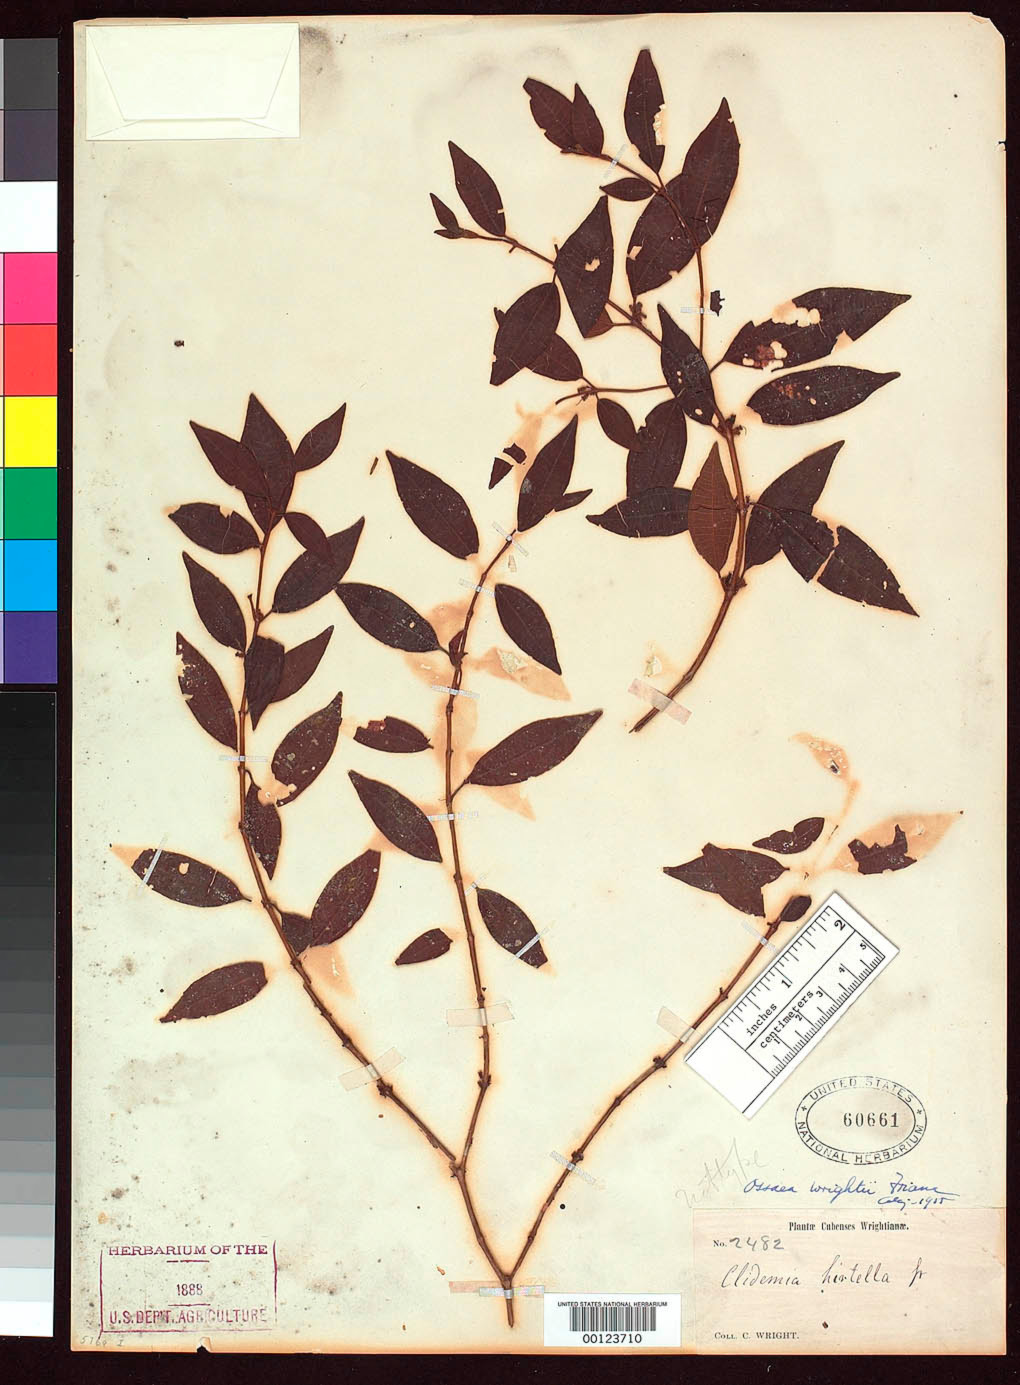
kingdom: Plantae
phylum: Tracheophyta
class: Magnoliopsida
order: Myrtales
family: Melastomataceae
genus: Ossaea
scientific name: Ossaea wrightii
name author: Triana ex Cogn. in A. DC.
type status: Isotype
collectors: C. Wright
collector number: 2482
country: Cuba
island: Greater Antilles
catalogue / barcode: US 60661